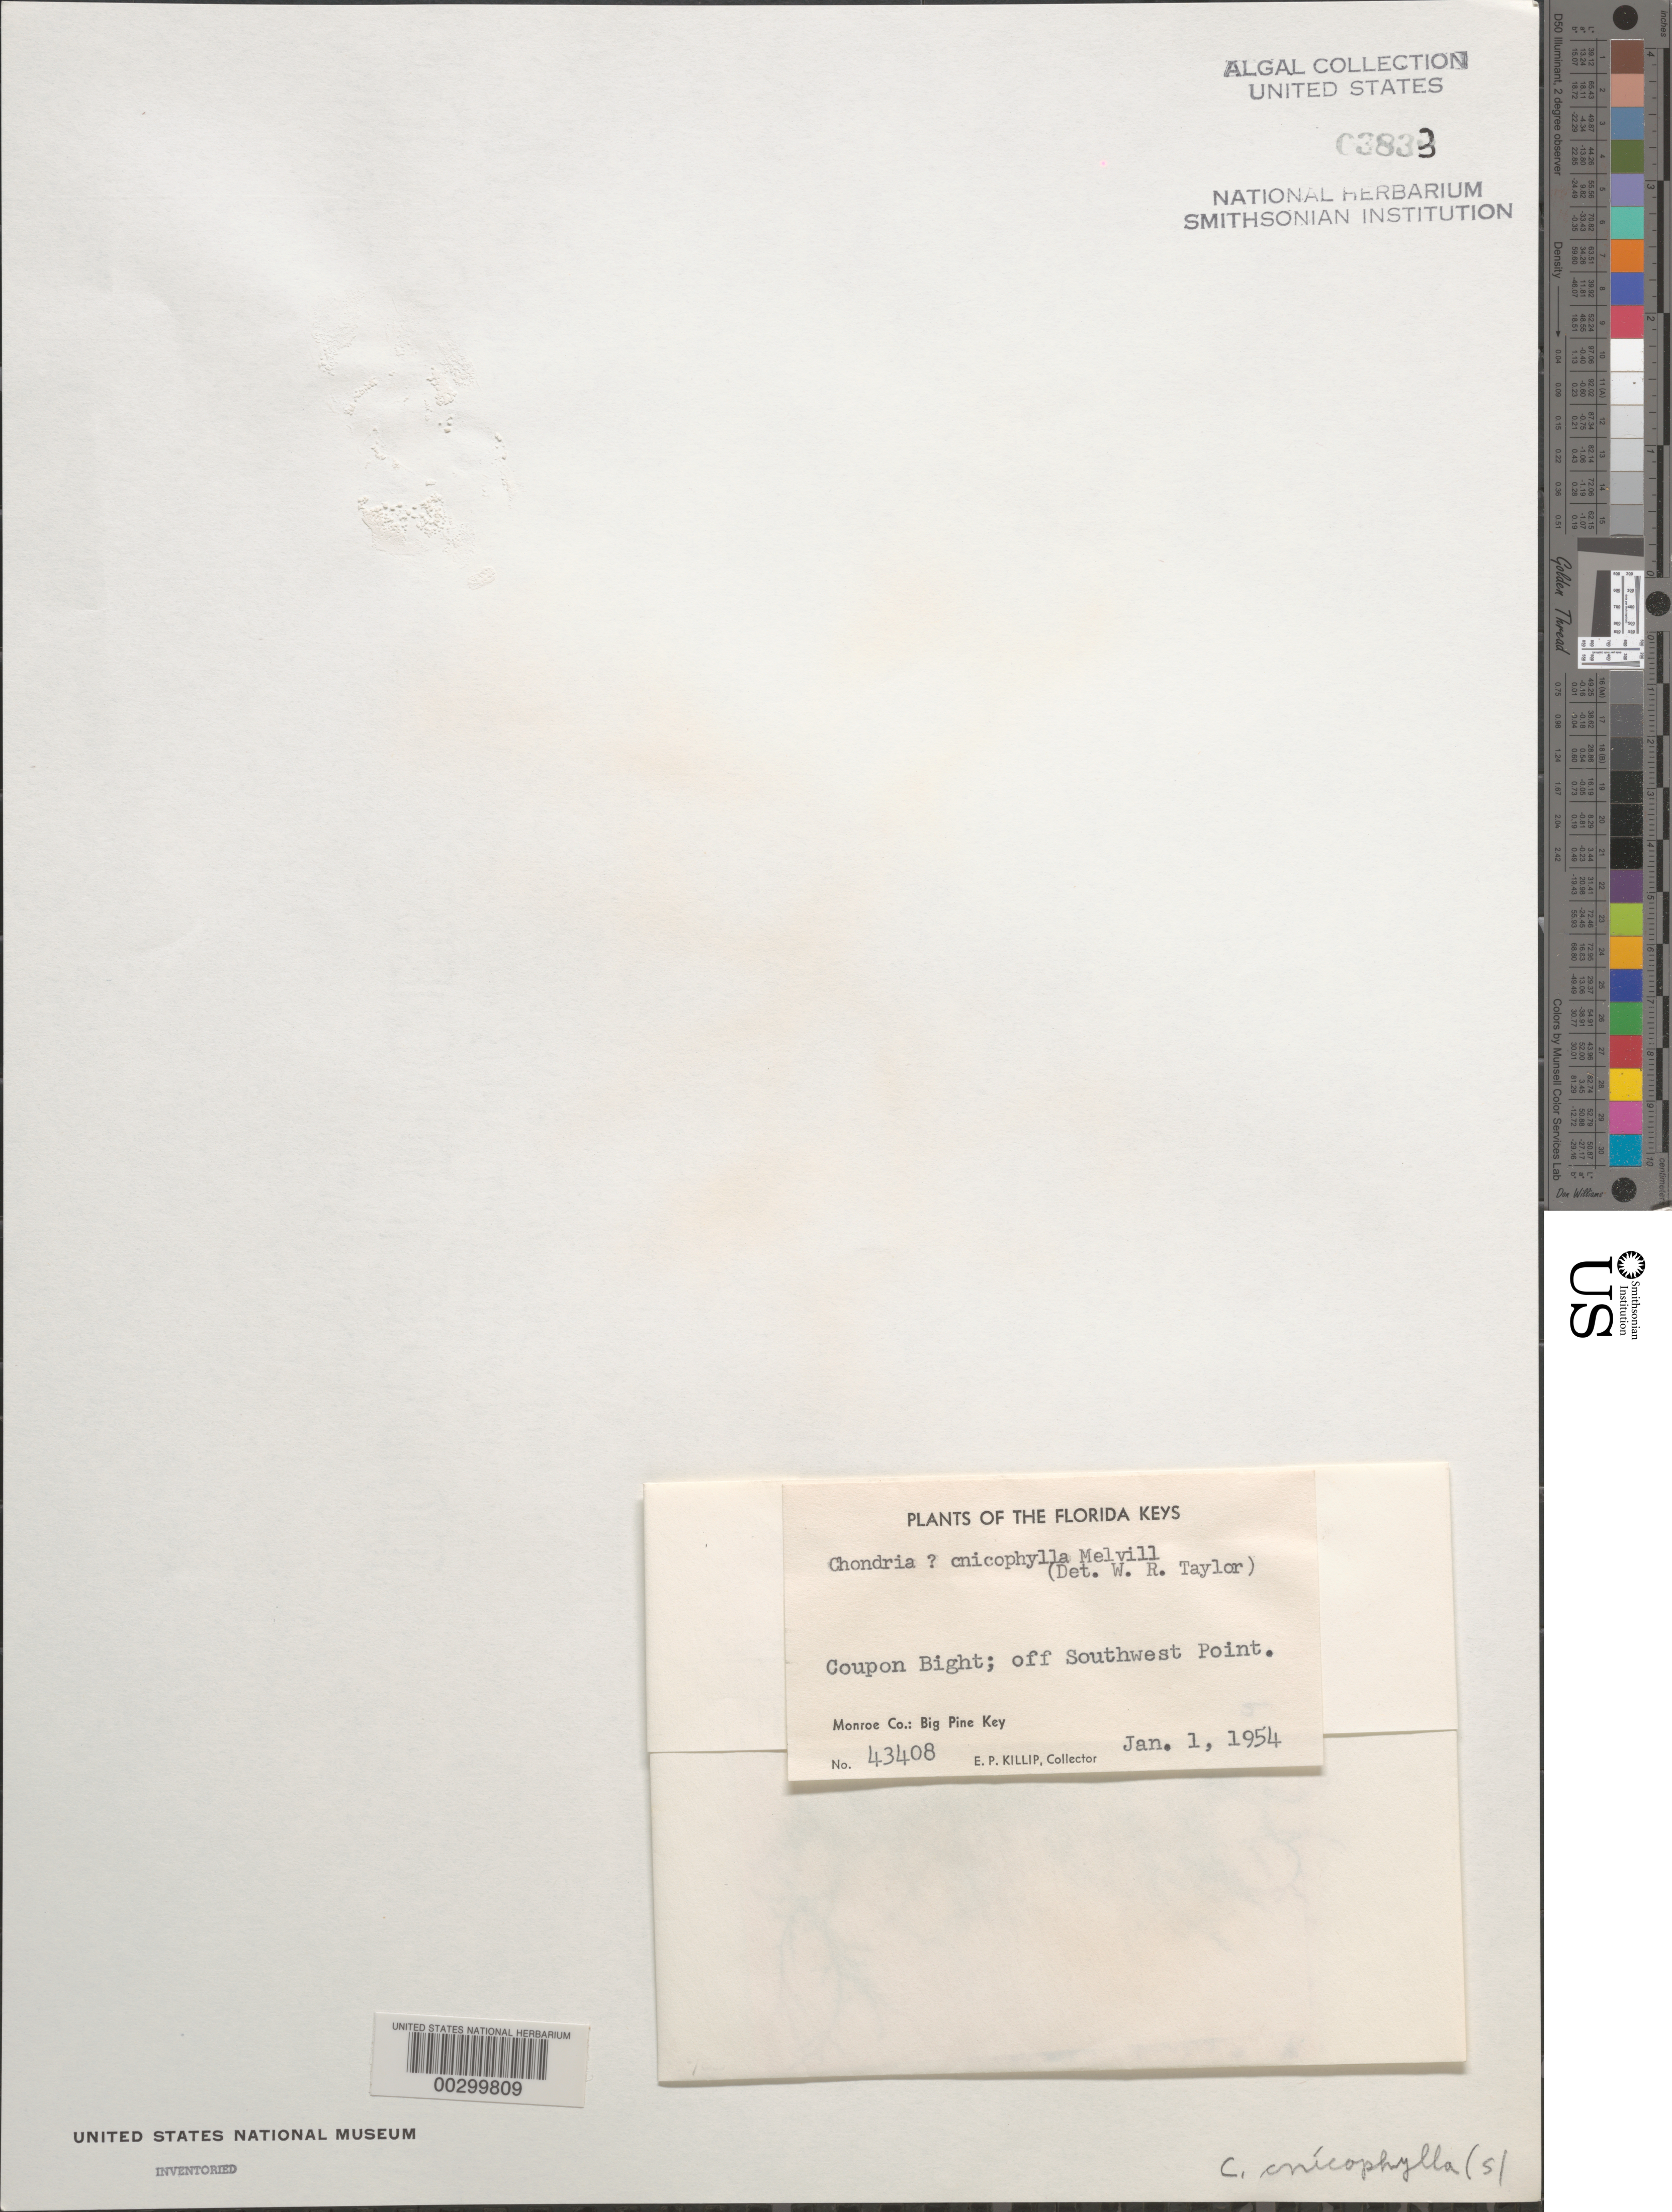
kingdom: Plantae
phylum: Rhodophyta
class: Florideophyceae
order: Ceramiales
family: Rhodomelaceae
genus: Chondria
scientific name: Chondria cnicophylla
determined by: Taylor, William R.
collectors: E. P. Killip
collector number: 43408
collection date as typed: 01 Jan 1954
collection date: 1954-01-01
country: United States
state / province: Florida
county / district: Monroe County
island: Big Pine Key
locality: Coupon Bight off Southwest Point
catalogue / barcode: US 3833